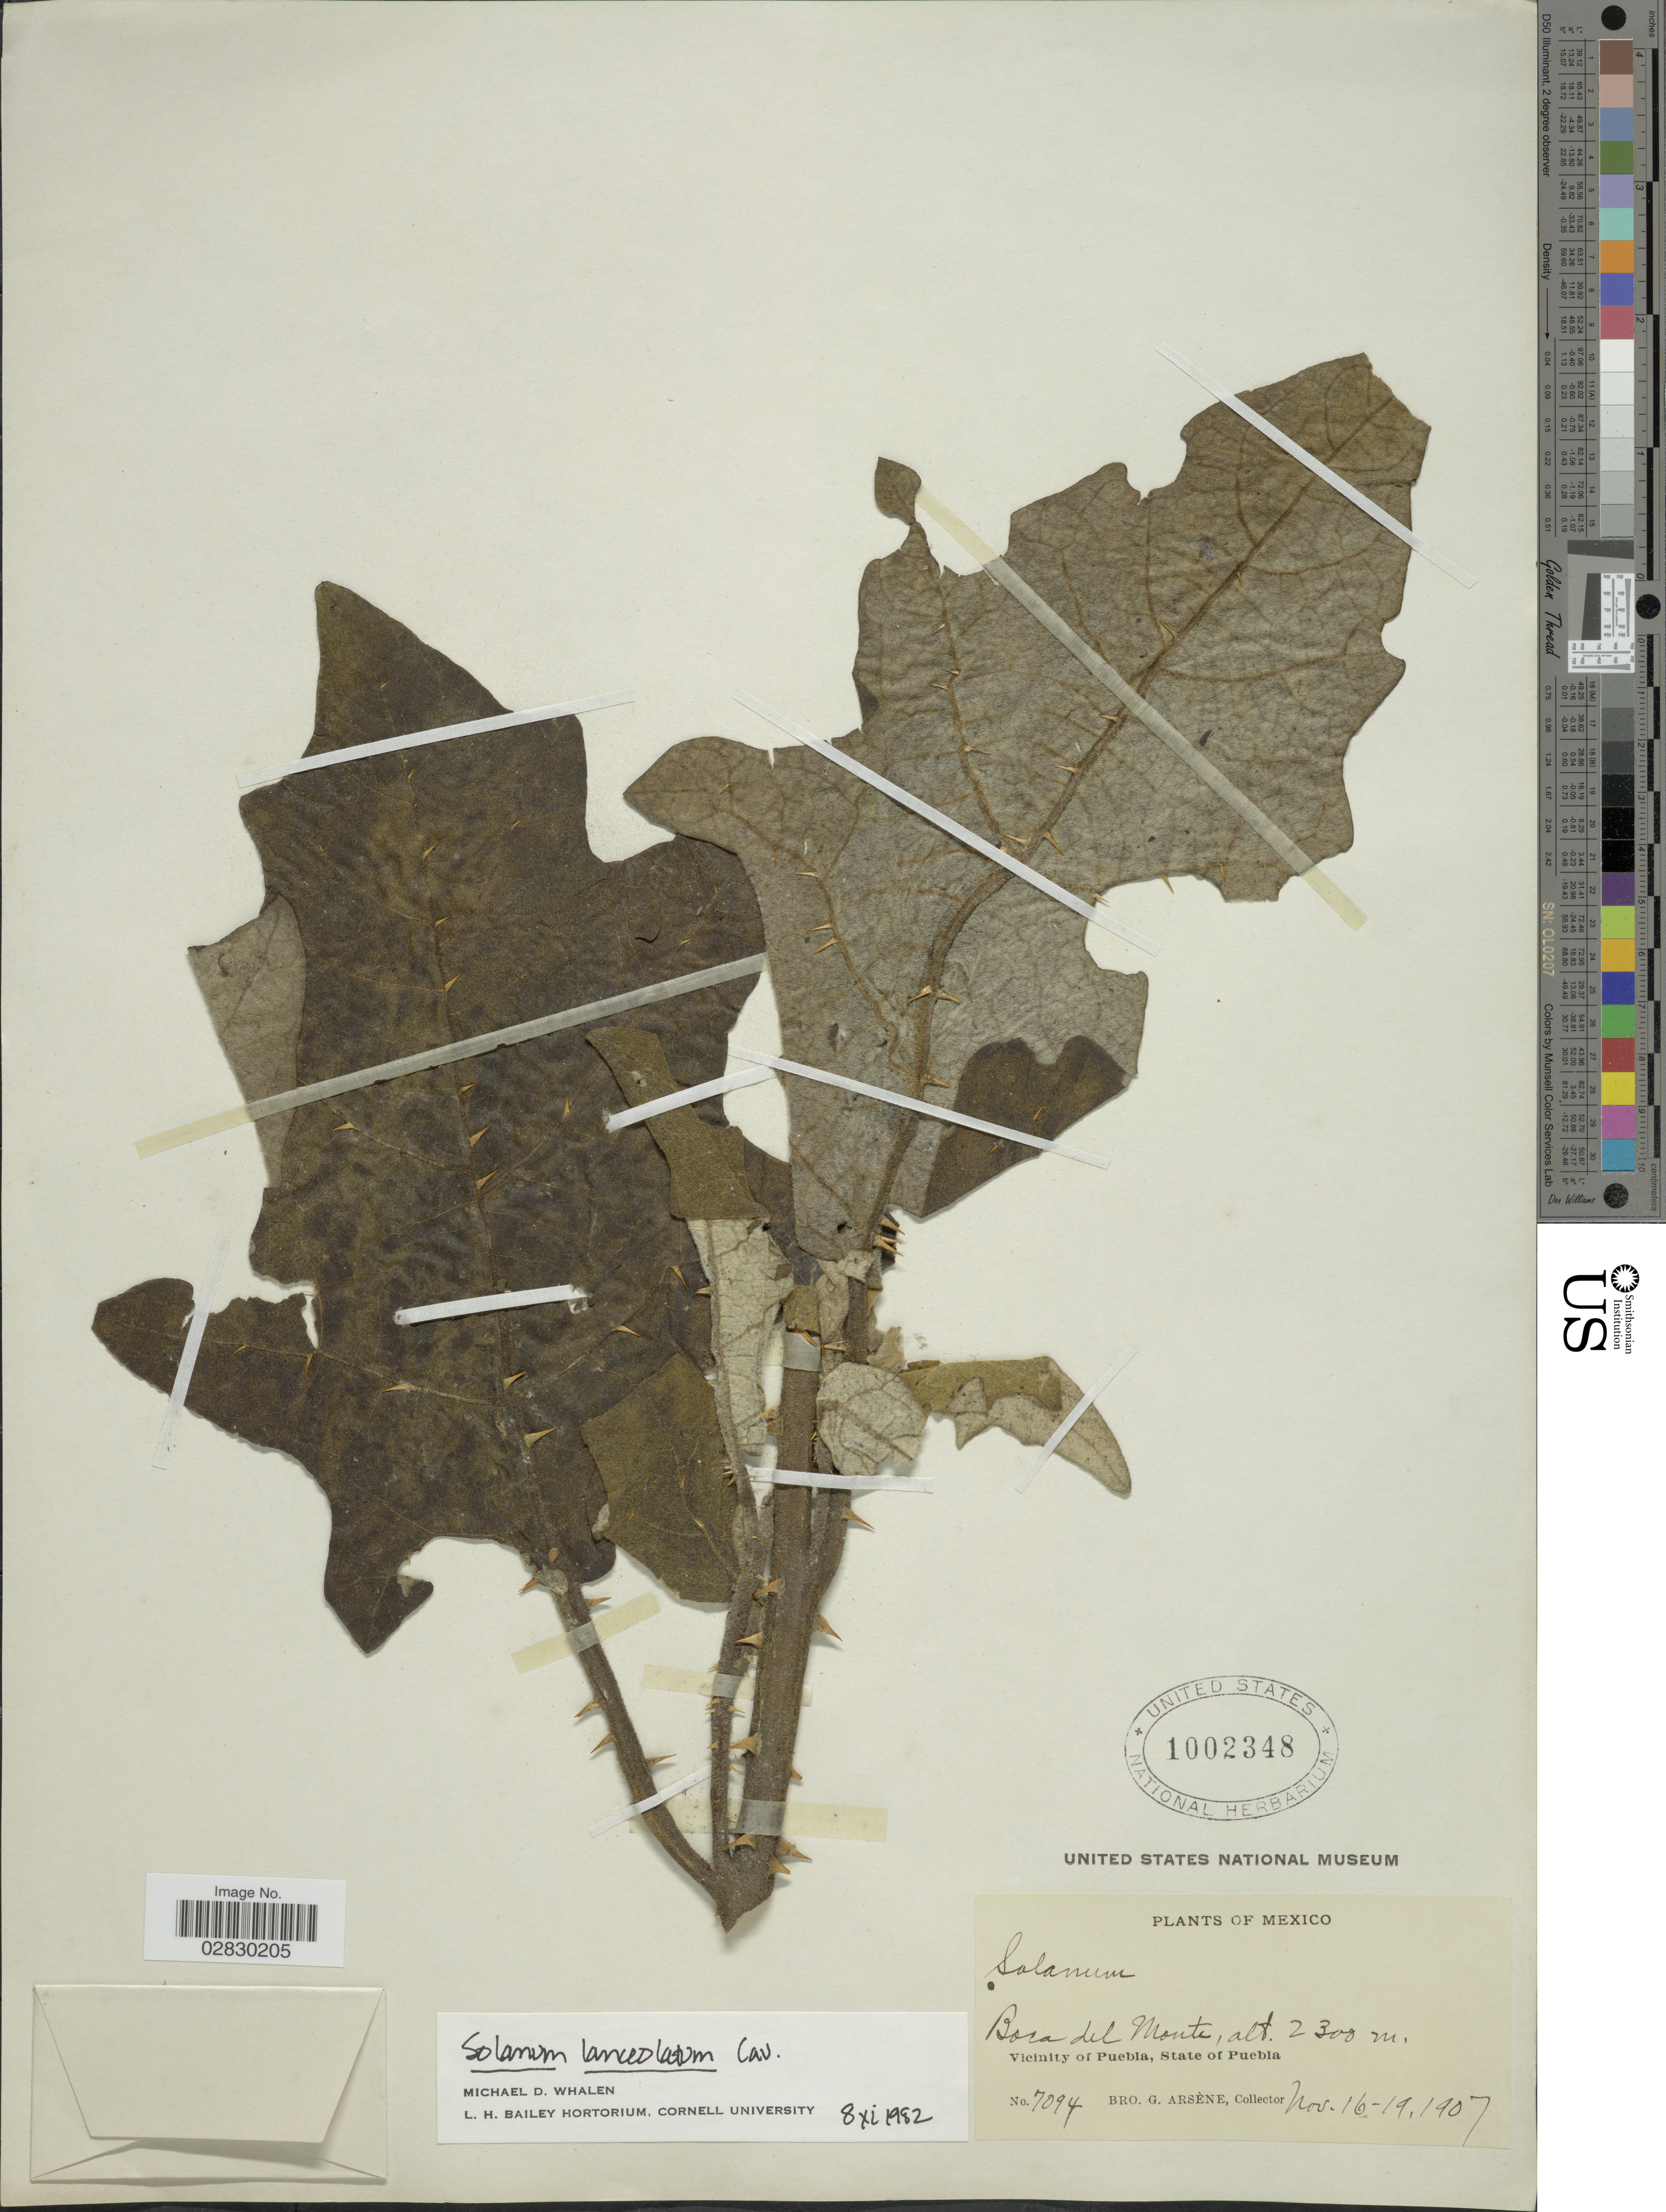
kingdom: Plantae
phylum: Tracheophyta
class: Magnoliopsida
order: Solanales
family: Solanaceae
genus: Solanum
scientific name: Solanum lanceolatum Berthault, nom. illeg.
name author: Berthault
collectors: Bro. G. Arsène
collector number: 7094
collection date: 1907-11-16/1907-11-19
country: Mexico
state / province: Puebla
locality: Boca del Monte, Vicinity of Puebla.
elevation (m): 2300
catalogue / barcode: US 1002348